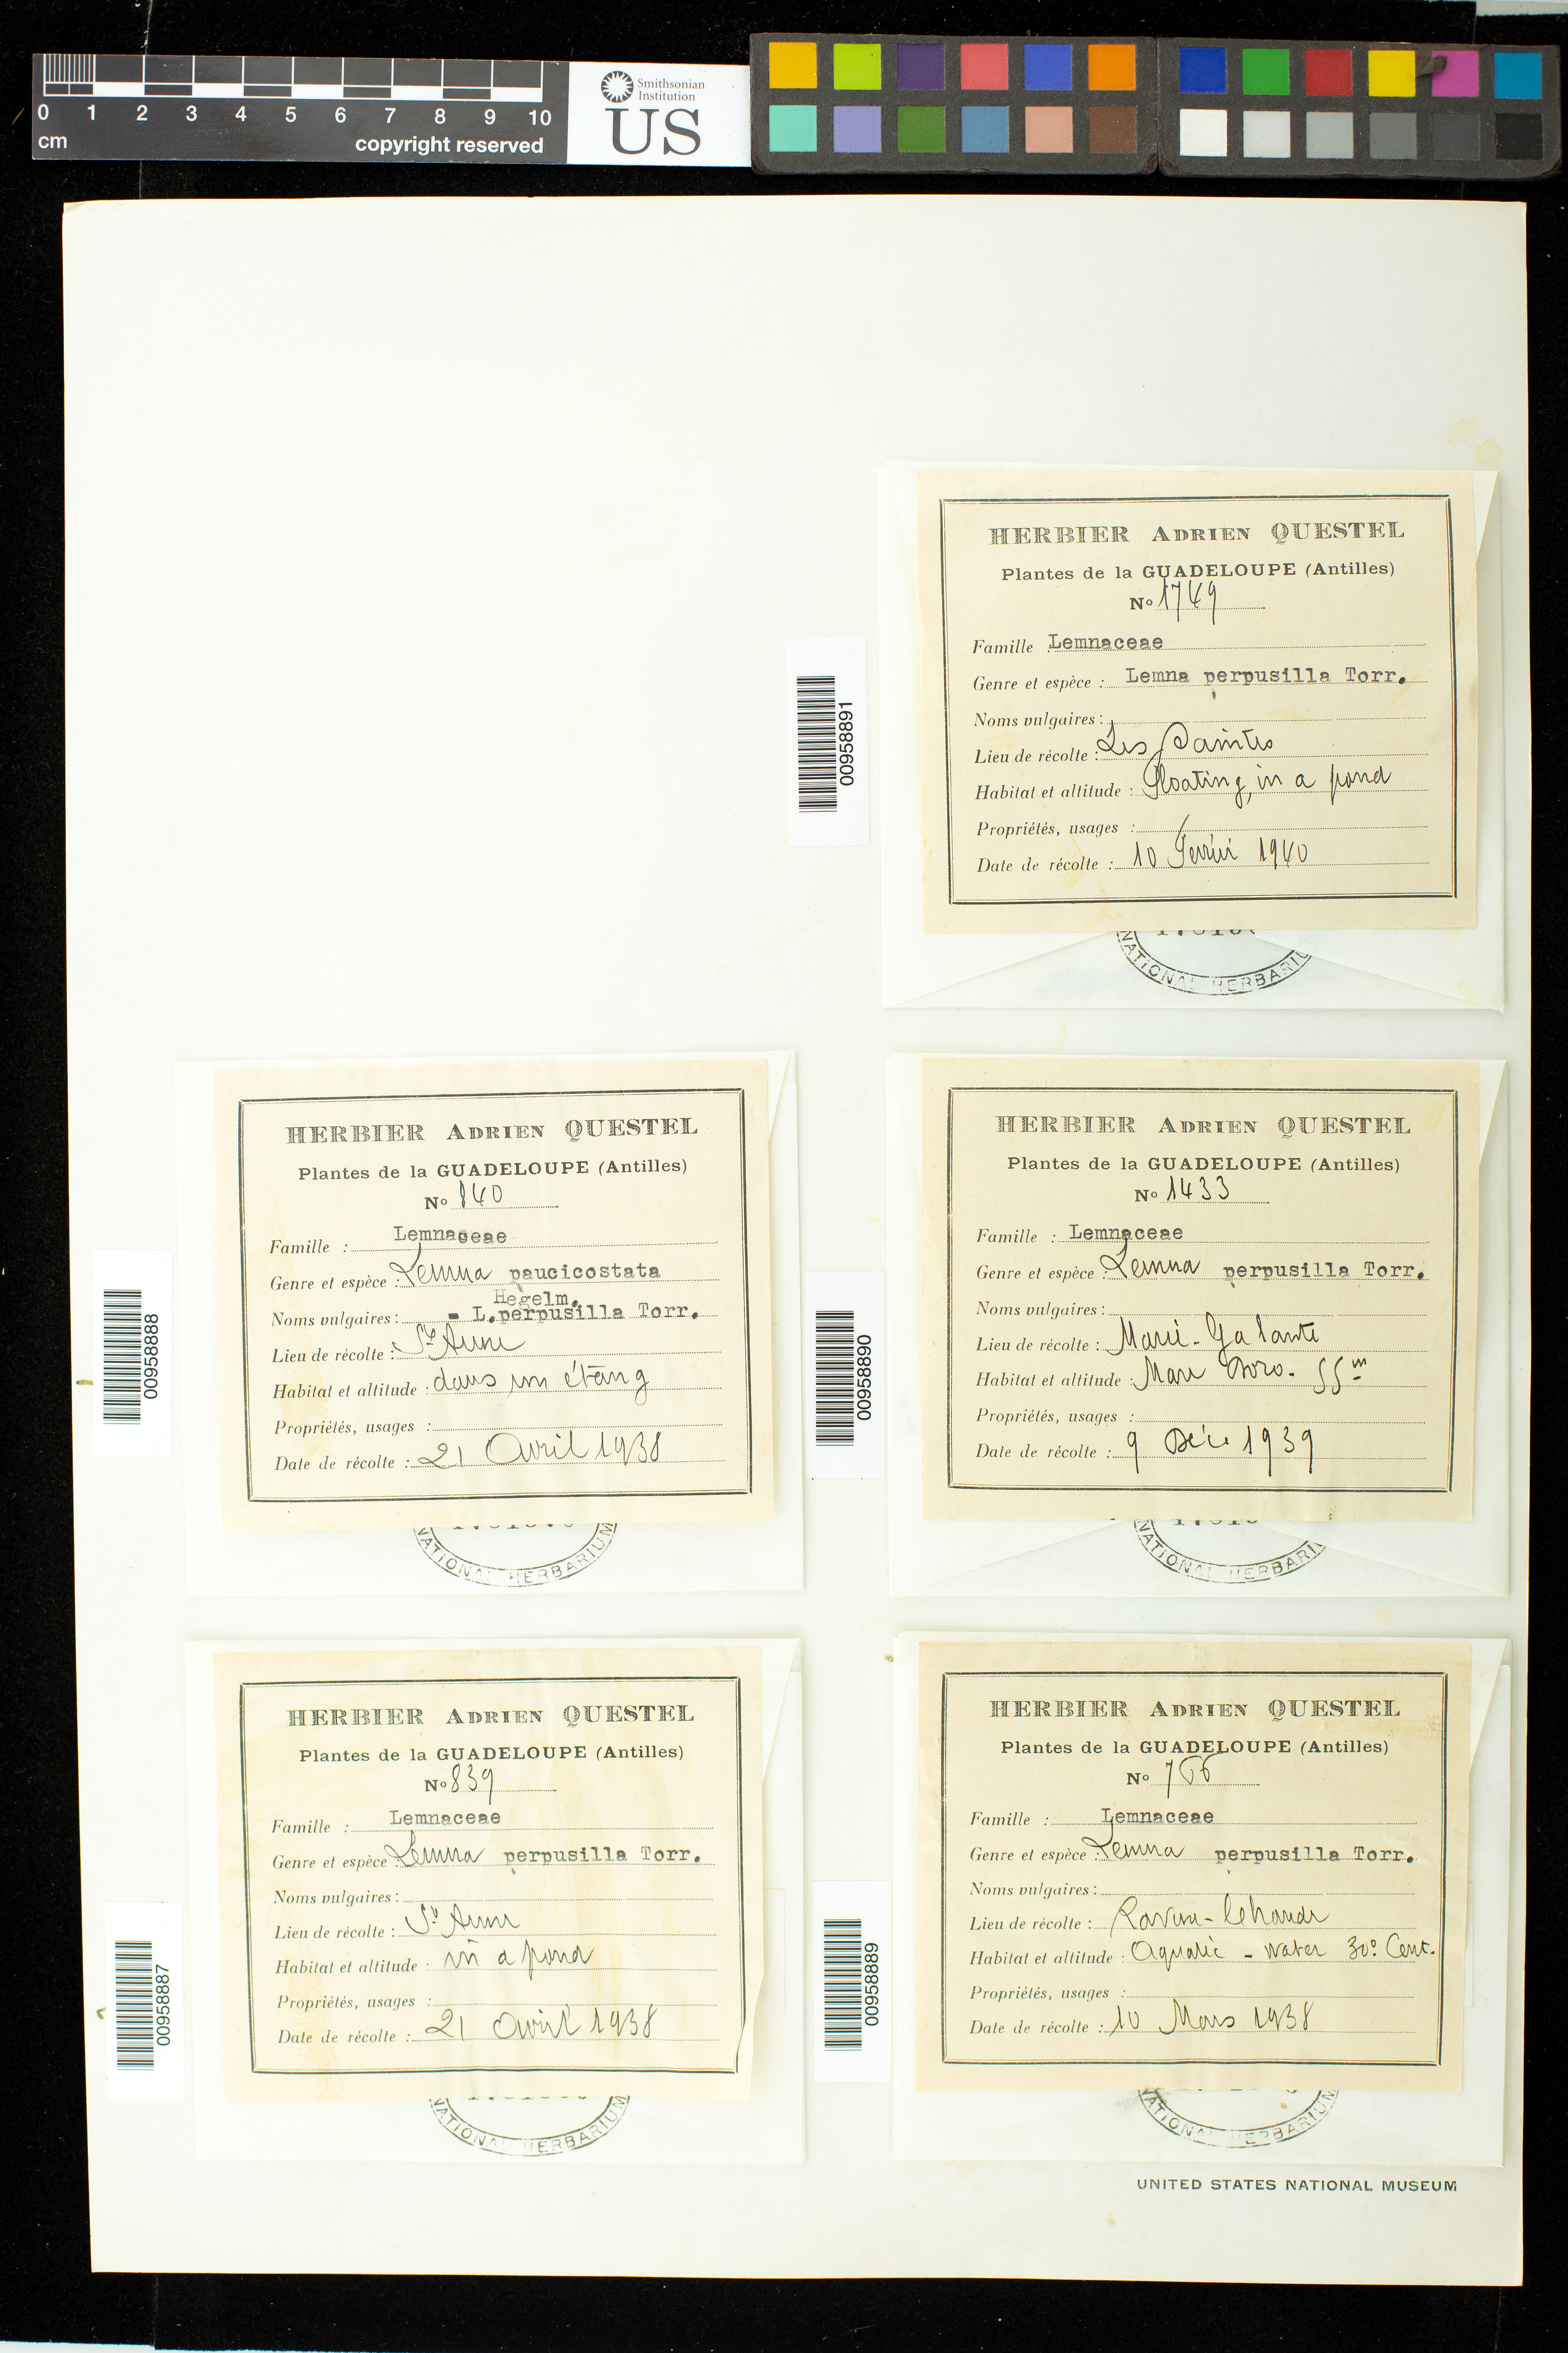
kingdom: Plantae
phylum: Tracheophyta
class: Liliopsida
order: Alismatales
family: Araceae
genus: Lemna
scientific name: Lemna perpusilla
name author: Torr.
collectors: A. Questel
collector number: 839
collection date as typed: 21 Apr 1938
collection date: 1938-04-21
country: Guadeloupe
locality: St. Anne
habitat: In a pond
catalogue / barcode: US 1781569